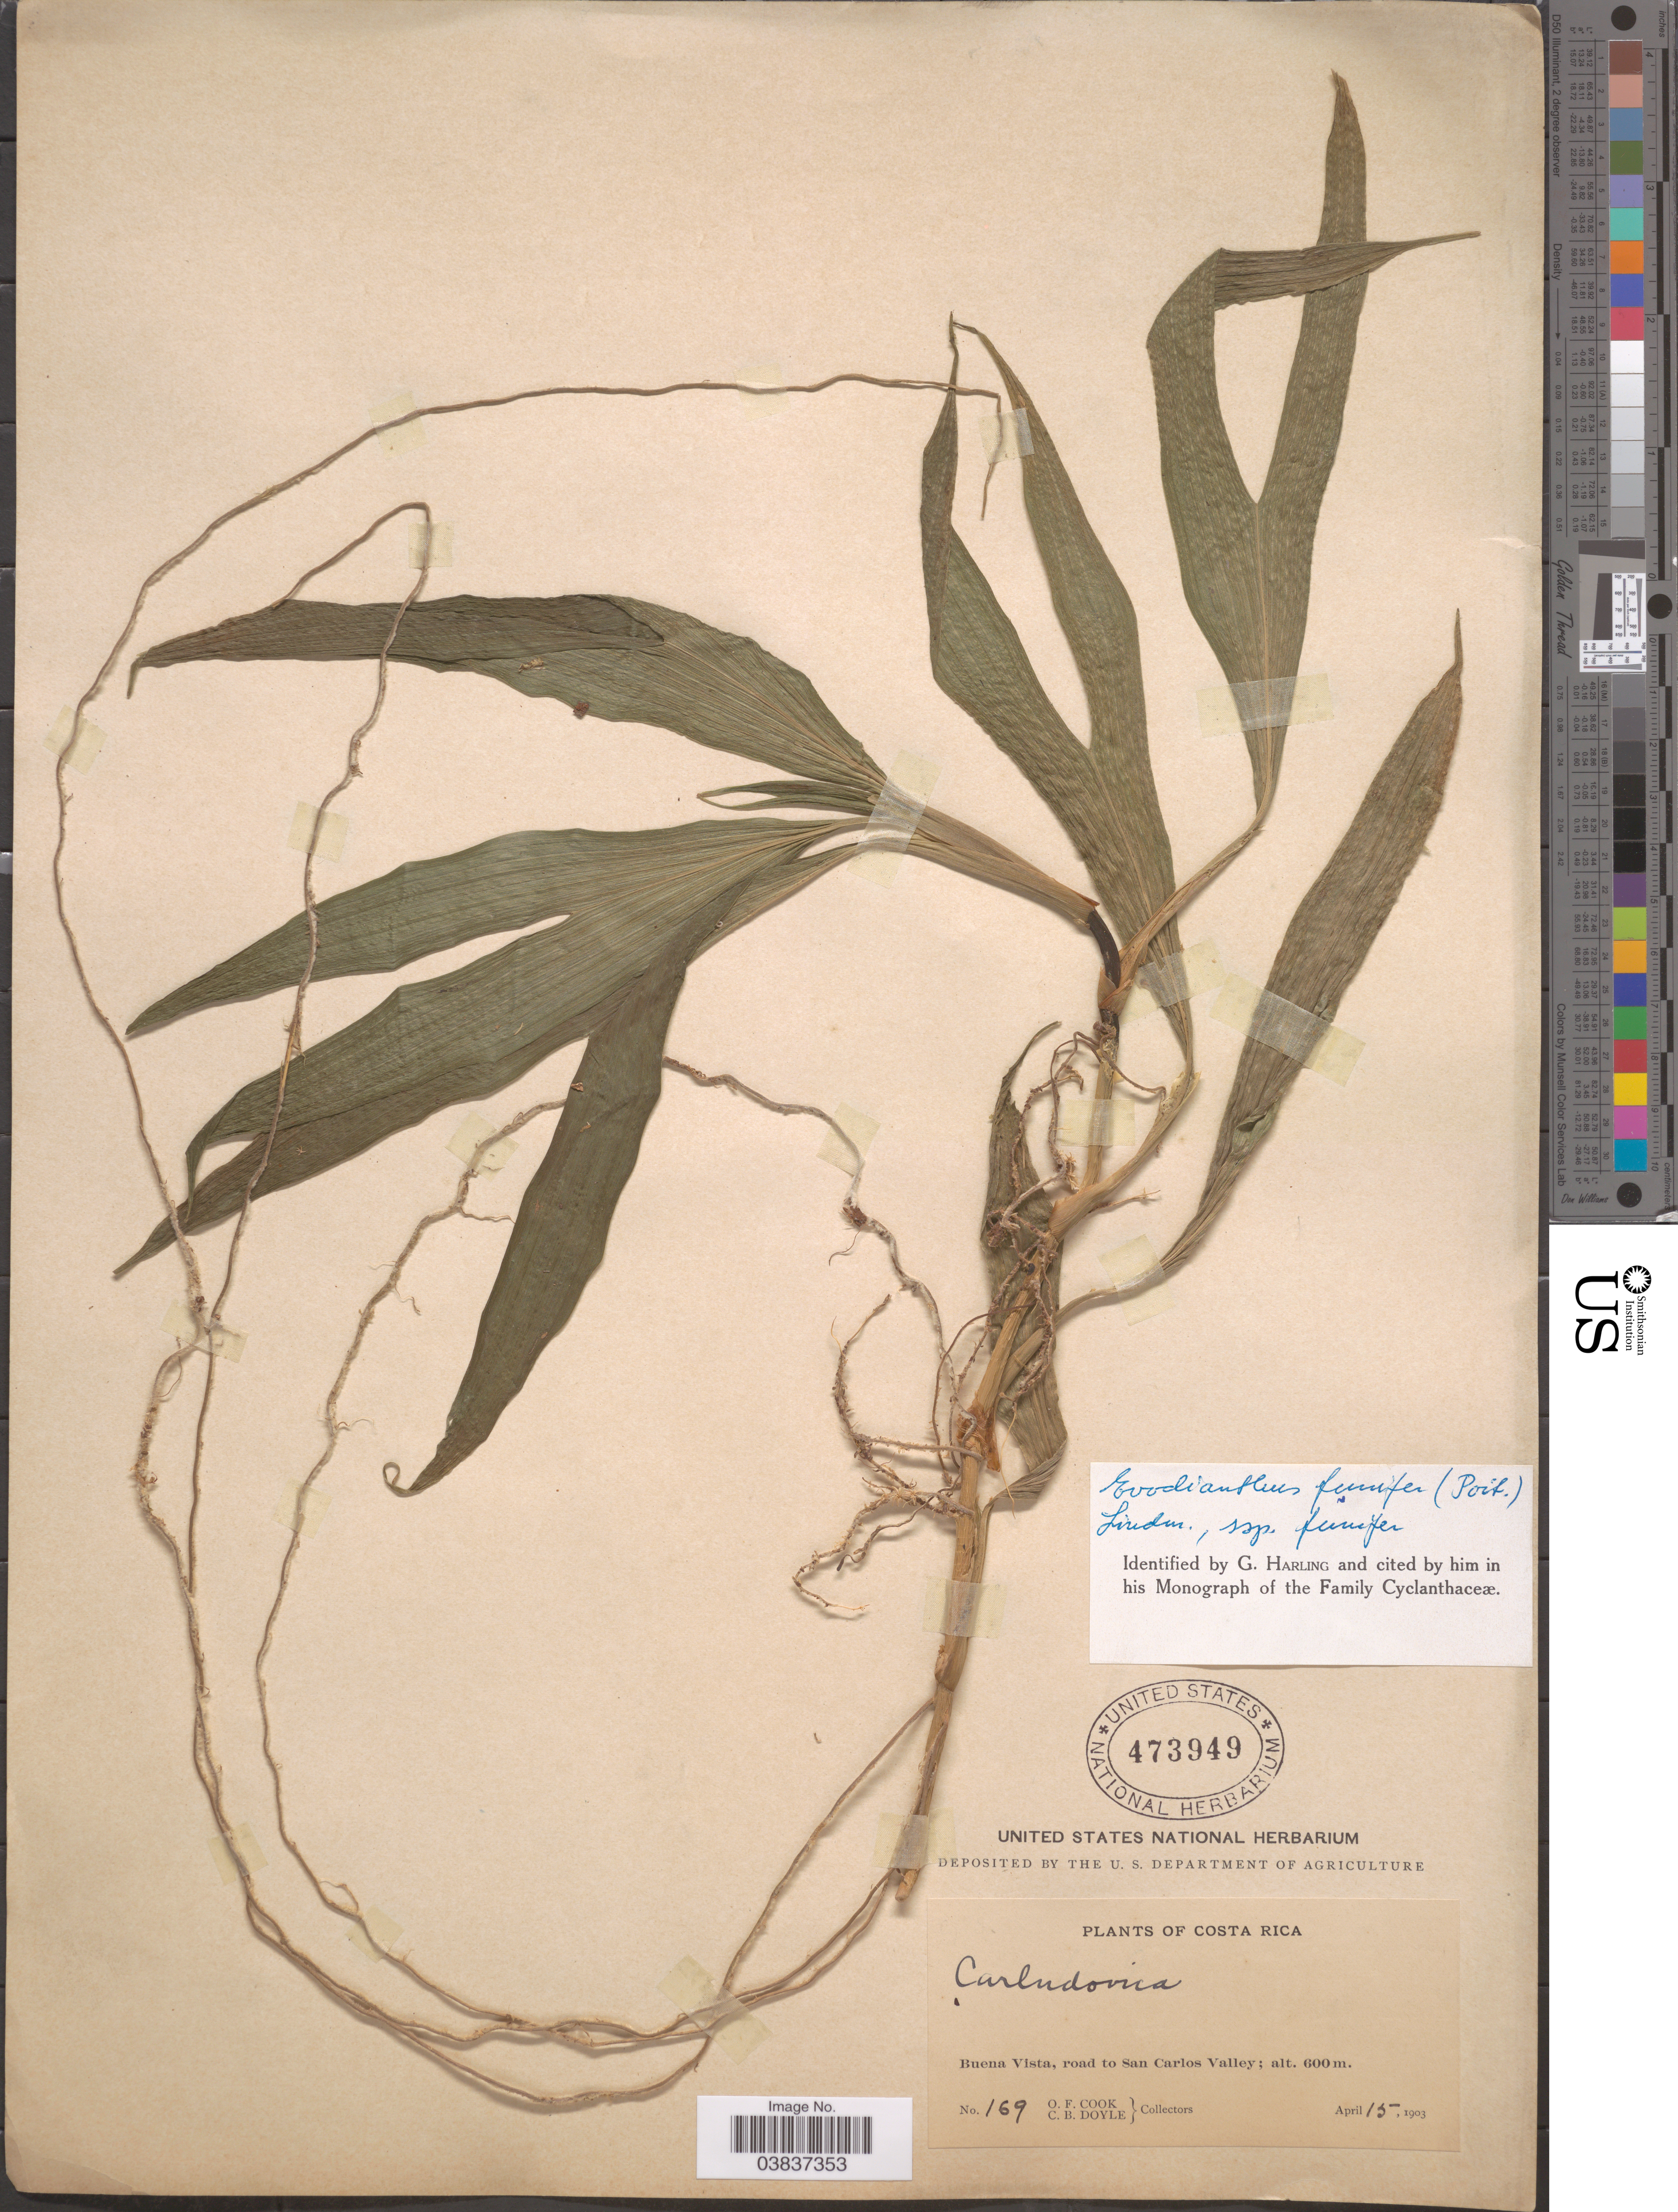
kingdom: Plantae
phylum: Tracheophyta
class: Liliopsida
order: Pandanales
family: Cyclanthaceae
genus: Evodianthus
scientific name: Evodianthus funifer subsp. funifer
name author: (Poit.) Lindm.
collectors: O. F. Cook & C. Doyle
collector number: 169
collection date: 1903-04-15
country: Costa Rica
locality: Buena Vista, road to San Carlos Valley.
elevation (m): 600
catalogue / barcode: US 473949